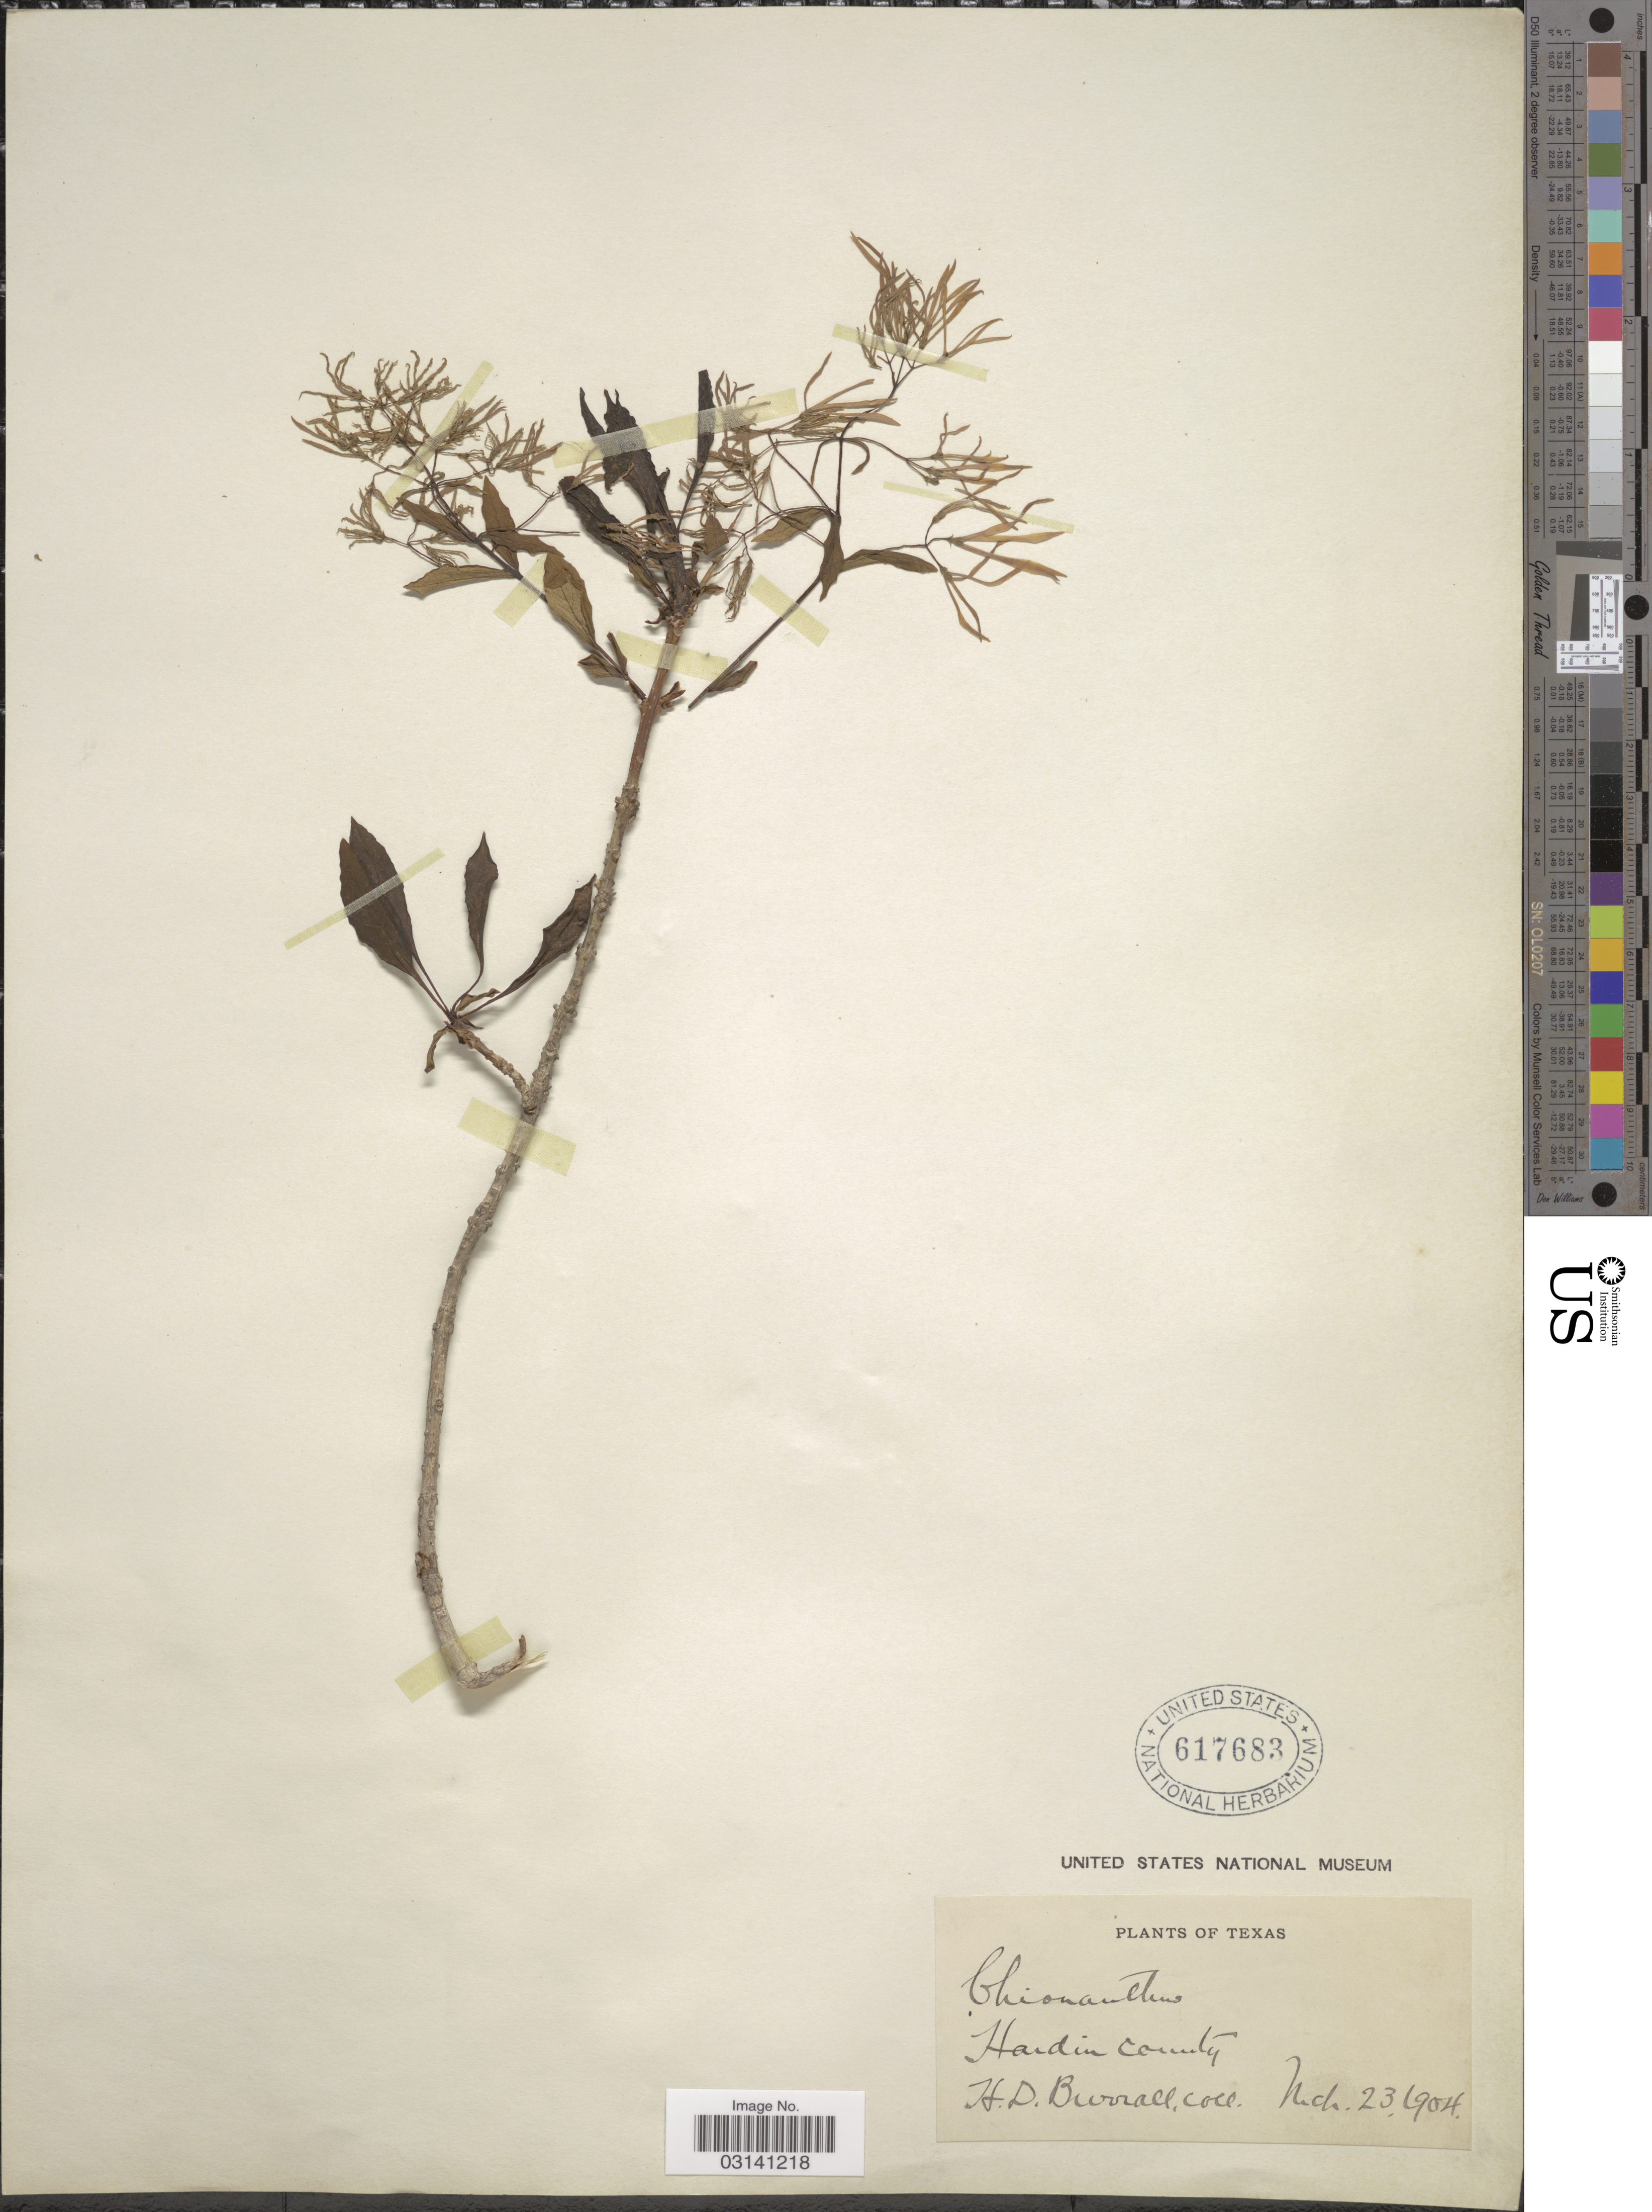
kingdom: Plantae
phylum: Tracheophyta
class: Magnoliopsida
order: Lamiales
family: Oleaceae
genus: Chionanthus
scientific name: Chionanthus virginicus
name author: L.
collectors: H. Burrall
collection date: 1904-03-23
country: United States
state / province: Texas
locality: Hardin County.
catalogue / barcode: US 617683